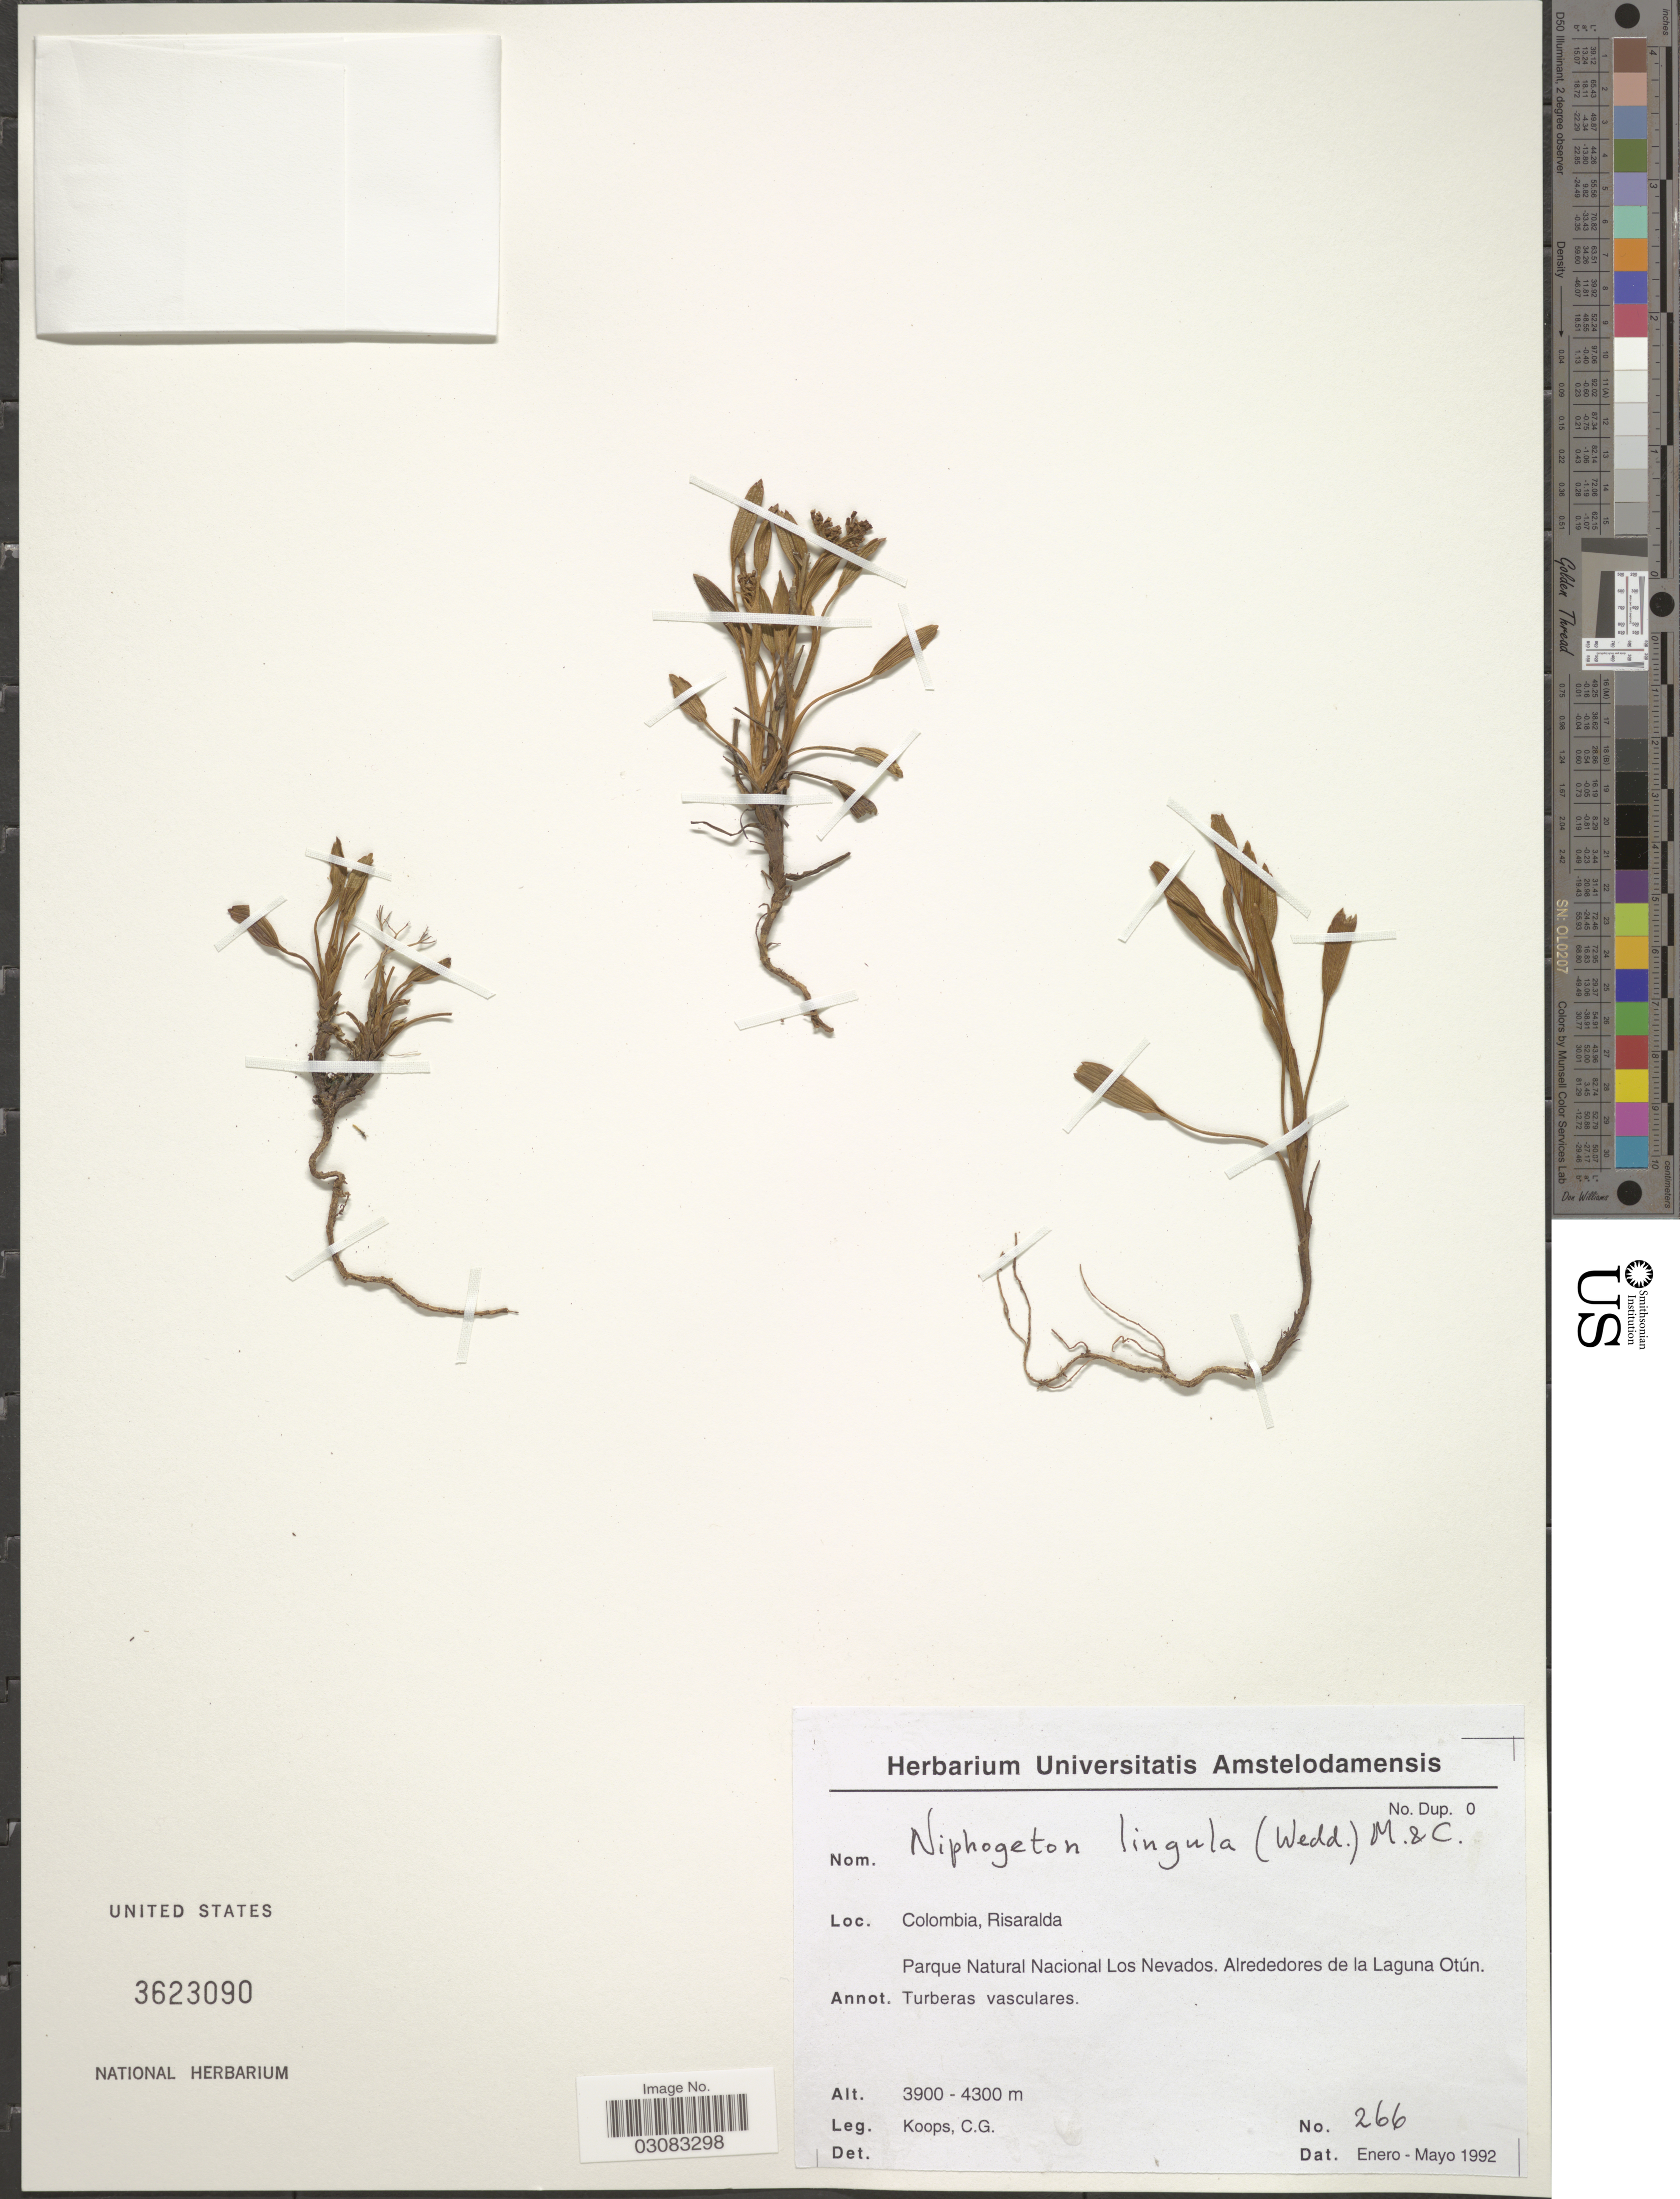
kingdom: Plantae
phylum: Tracheophyta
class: Magnoliopsida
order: Apiales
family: Apiaceae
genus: Niphogeton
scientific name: Niphogeton lingula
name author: (Wedd.) Mathias & Constance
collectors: C. Koops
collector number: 266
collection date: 1992-01/1992-05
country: Colombia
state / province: Risaralda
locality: Parque Natural Nacional Los Nevados. Alrededores de la Laguna Otún.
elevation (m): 3900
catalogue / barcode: US 3623090